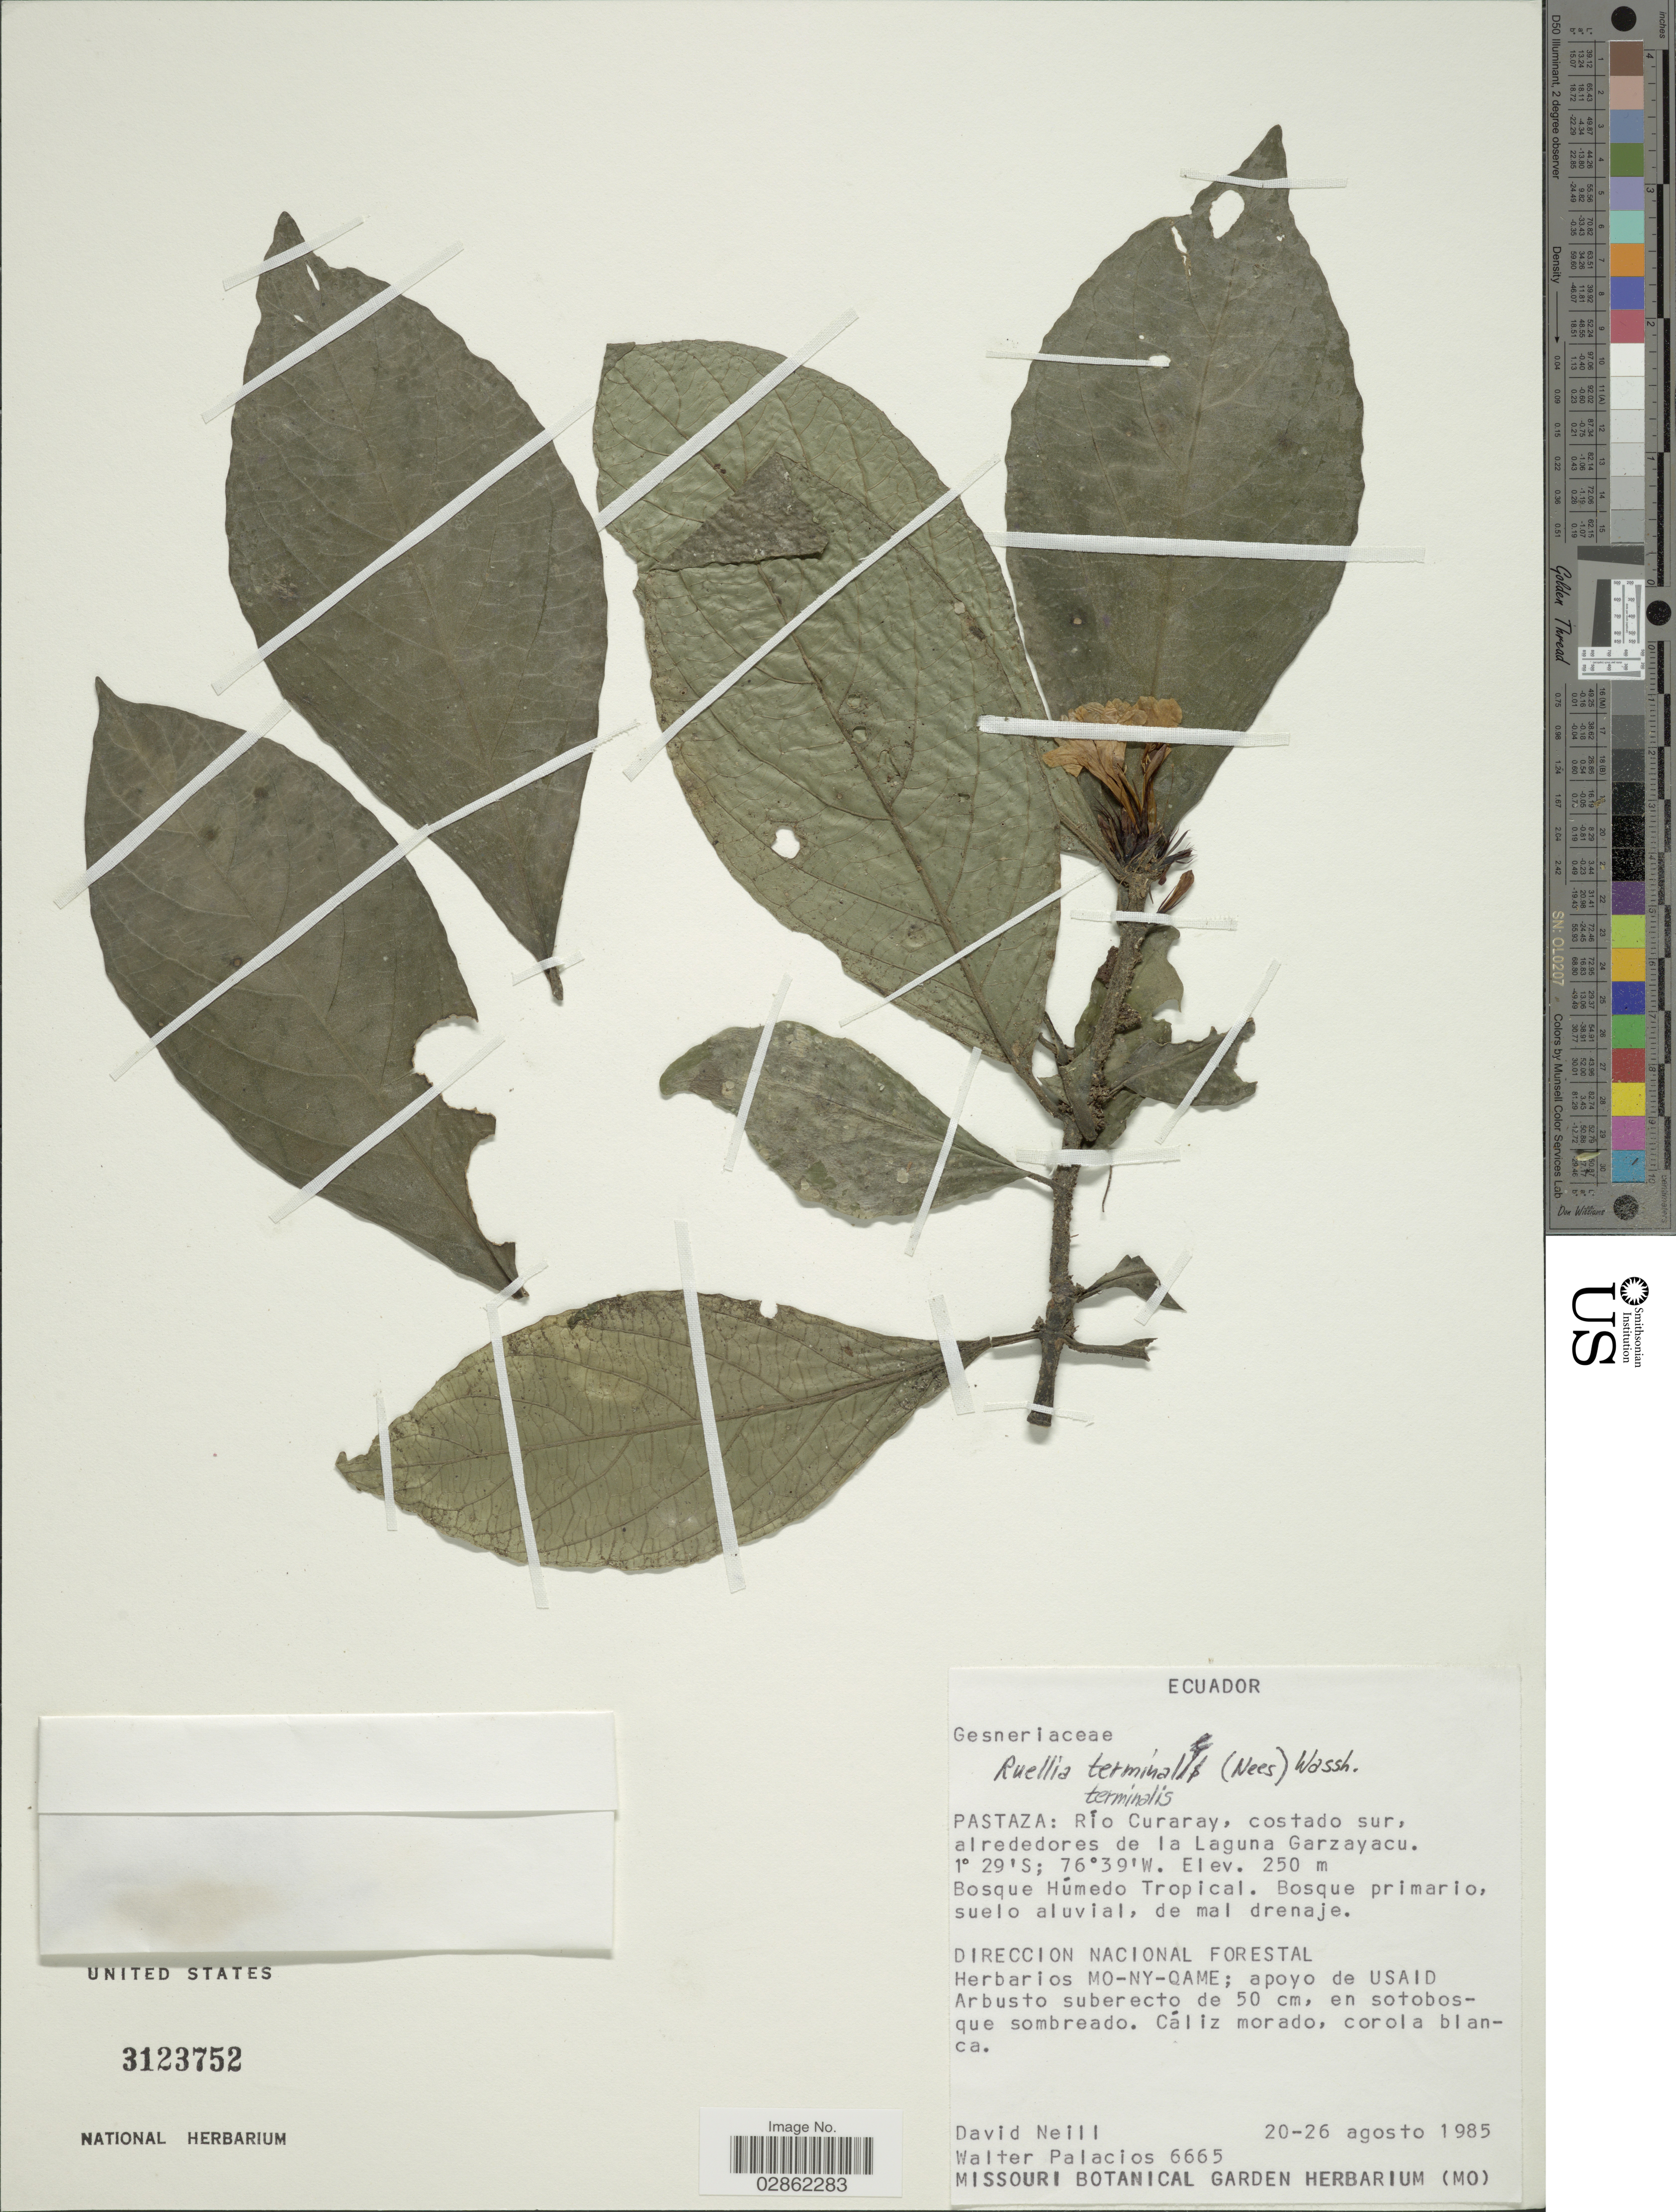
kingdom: Plantae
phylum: Tracheophyta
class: Magnoliopsida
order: Lamiales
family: Acanthaceae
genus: Ruellia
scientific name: Ruellia terminalis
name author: (Nees) Wassh.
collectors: D. Neill & W. Palacios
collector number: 6665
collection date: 1985-08-20/1985-08-26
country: Ecuador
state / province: Pastaza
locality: Río Curaray, costado sur, alrededores de la Laguna Garzayacu.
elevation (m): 250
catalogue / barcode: US 3123752